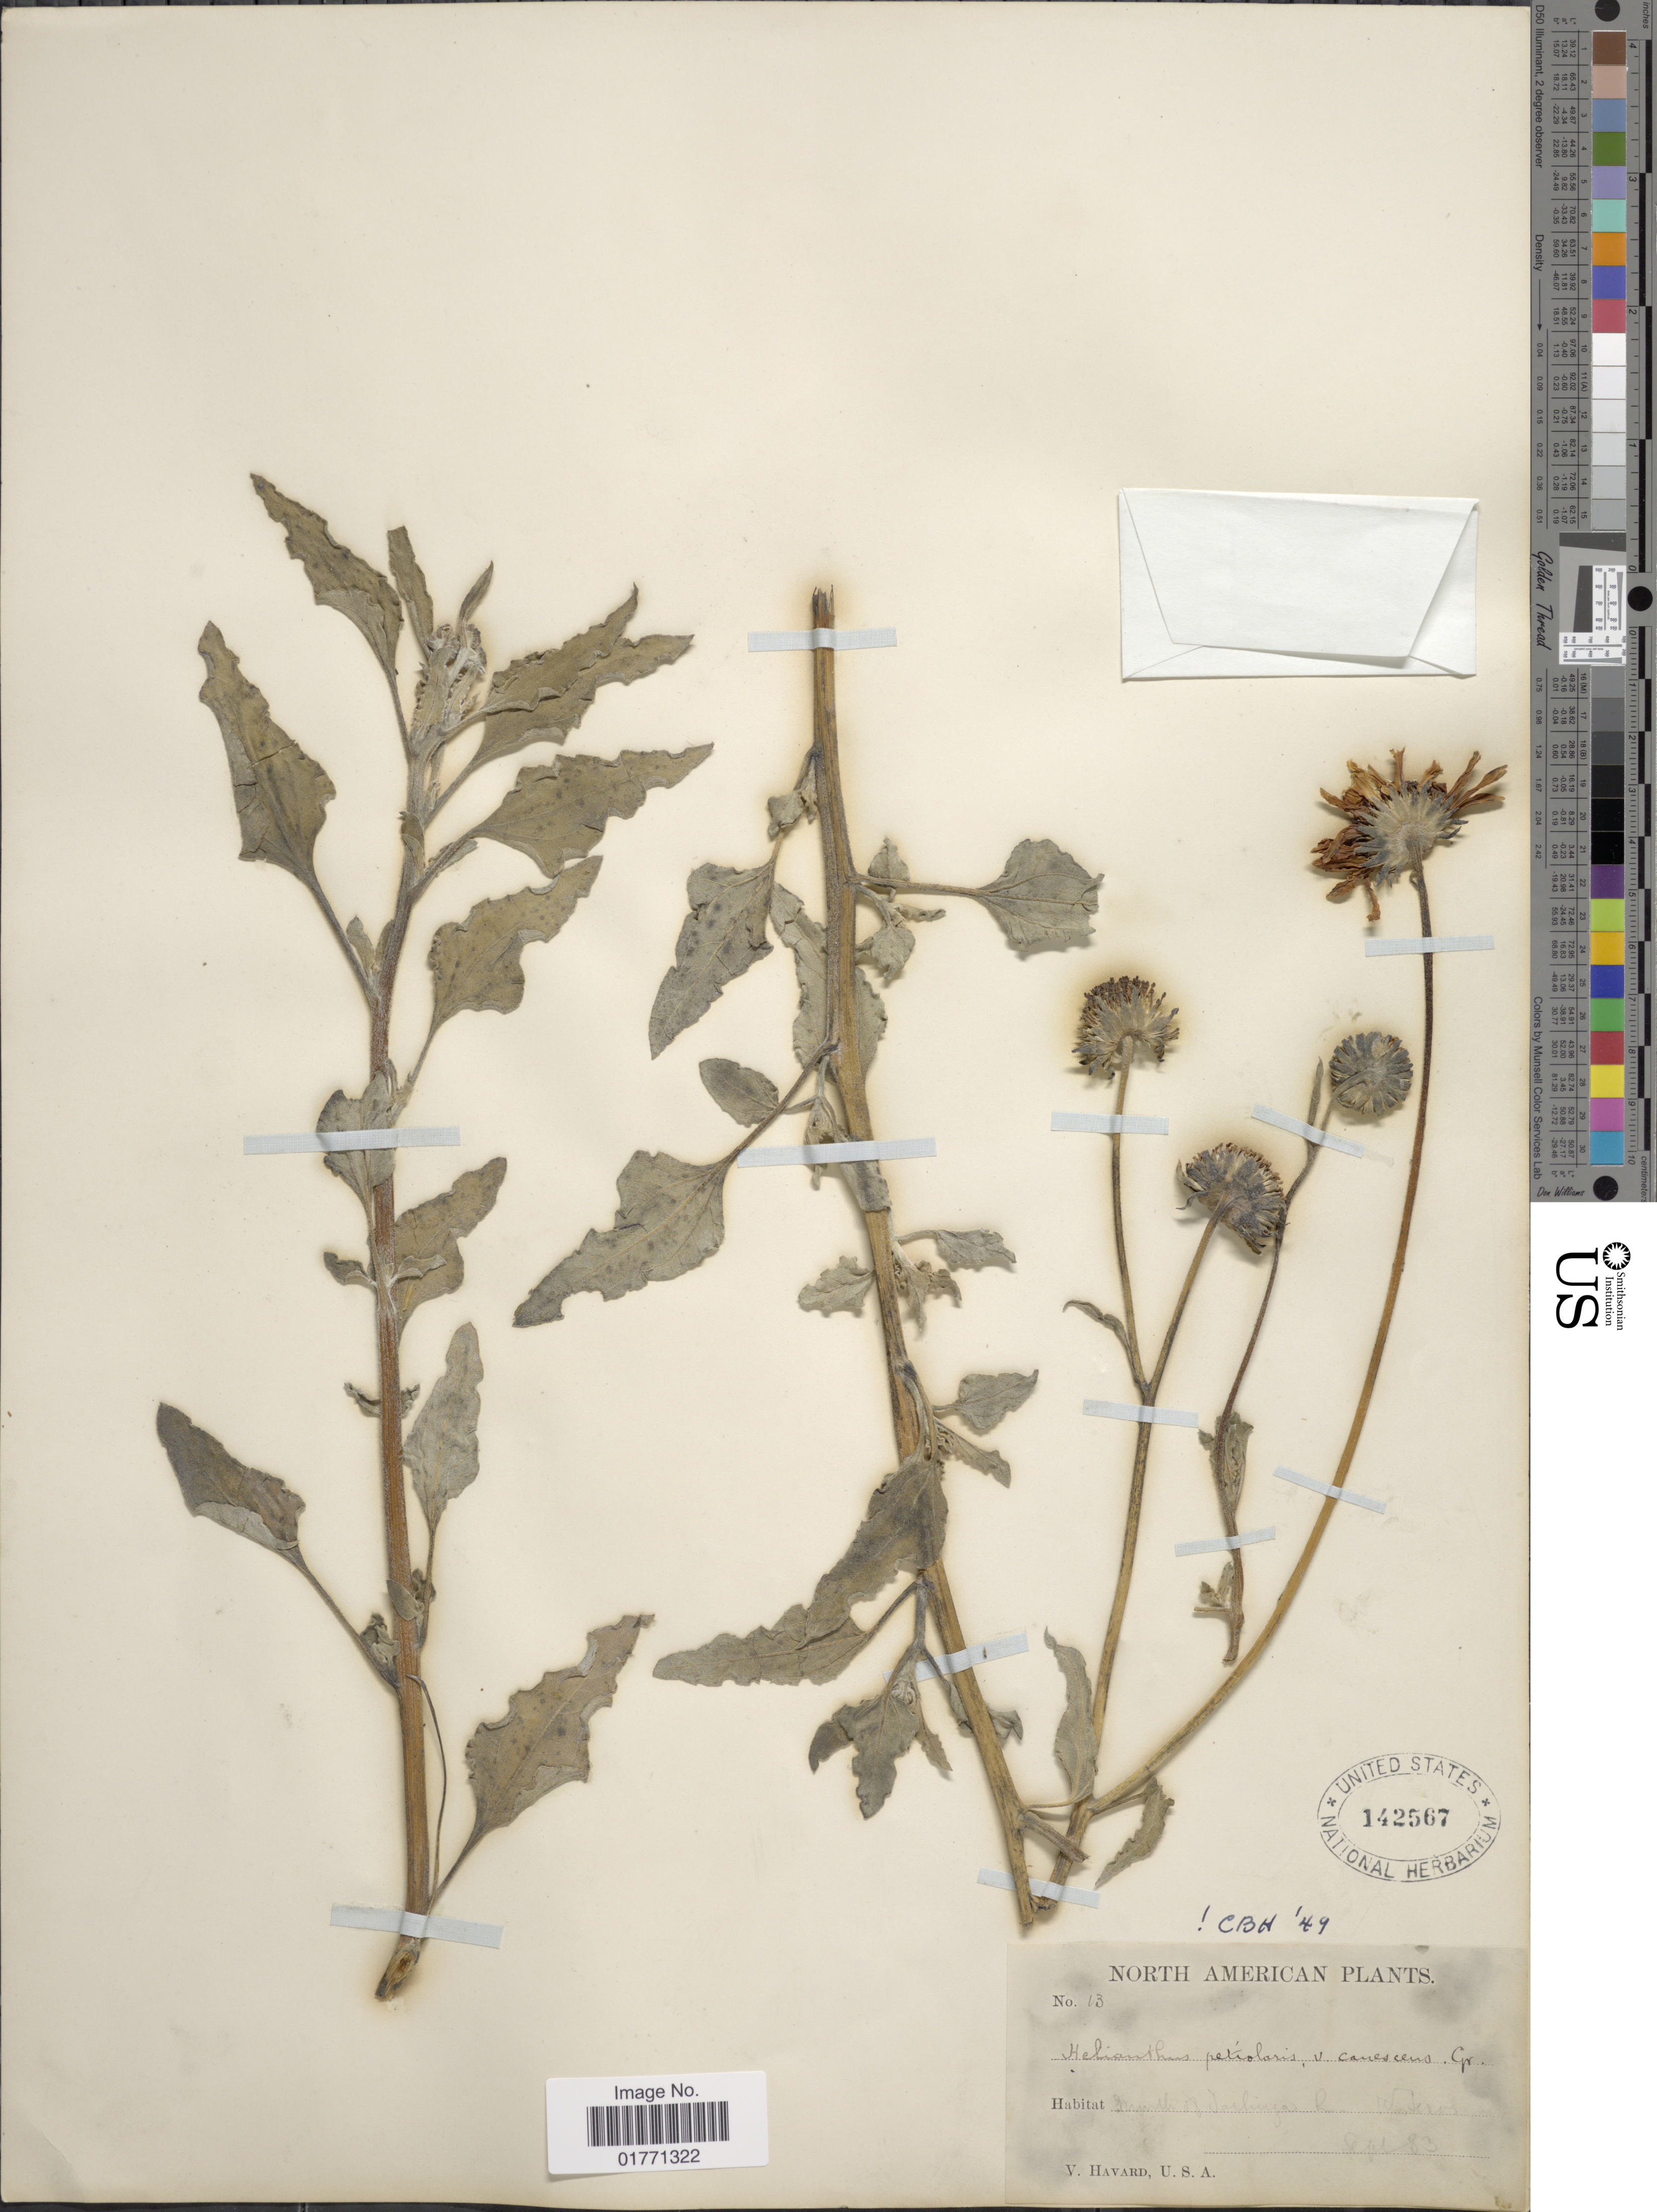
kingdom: Plantae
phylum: Tracheophyta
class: Magnoliopsida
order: Asterales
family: Asteraceae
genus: Helianthus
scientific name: Helianthus petiolaris var. canescens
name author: Nutt.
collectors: V. Havard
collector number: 13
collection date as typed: Transcribed d/m/y: /9/83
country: United States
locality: South of Tachinga R., Wateros.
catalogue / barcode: US 142567